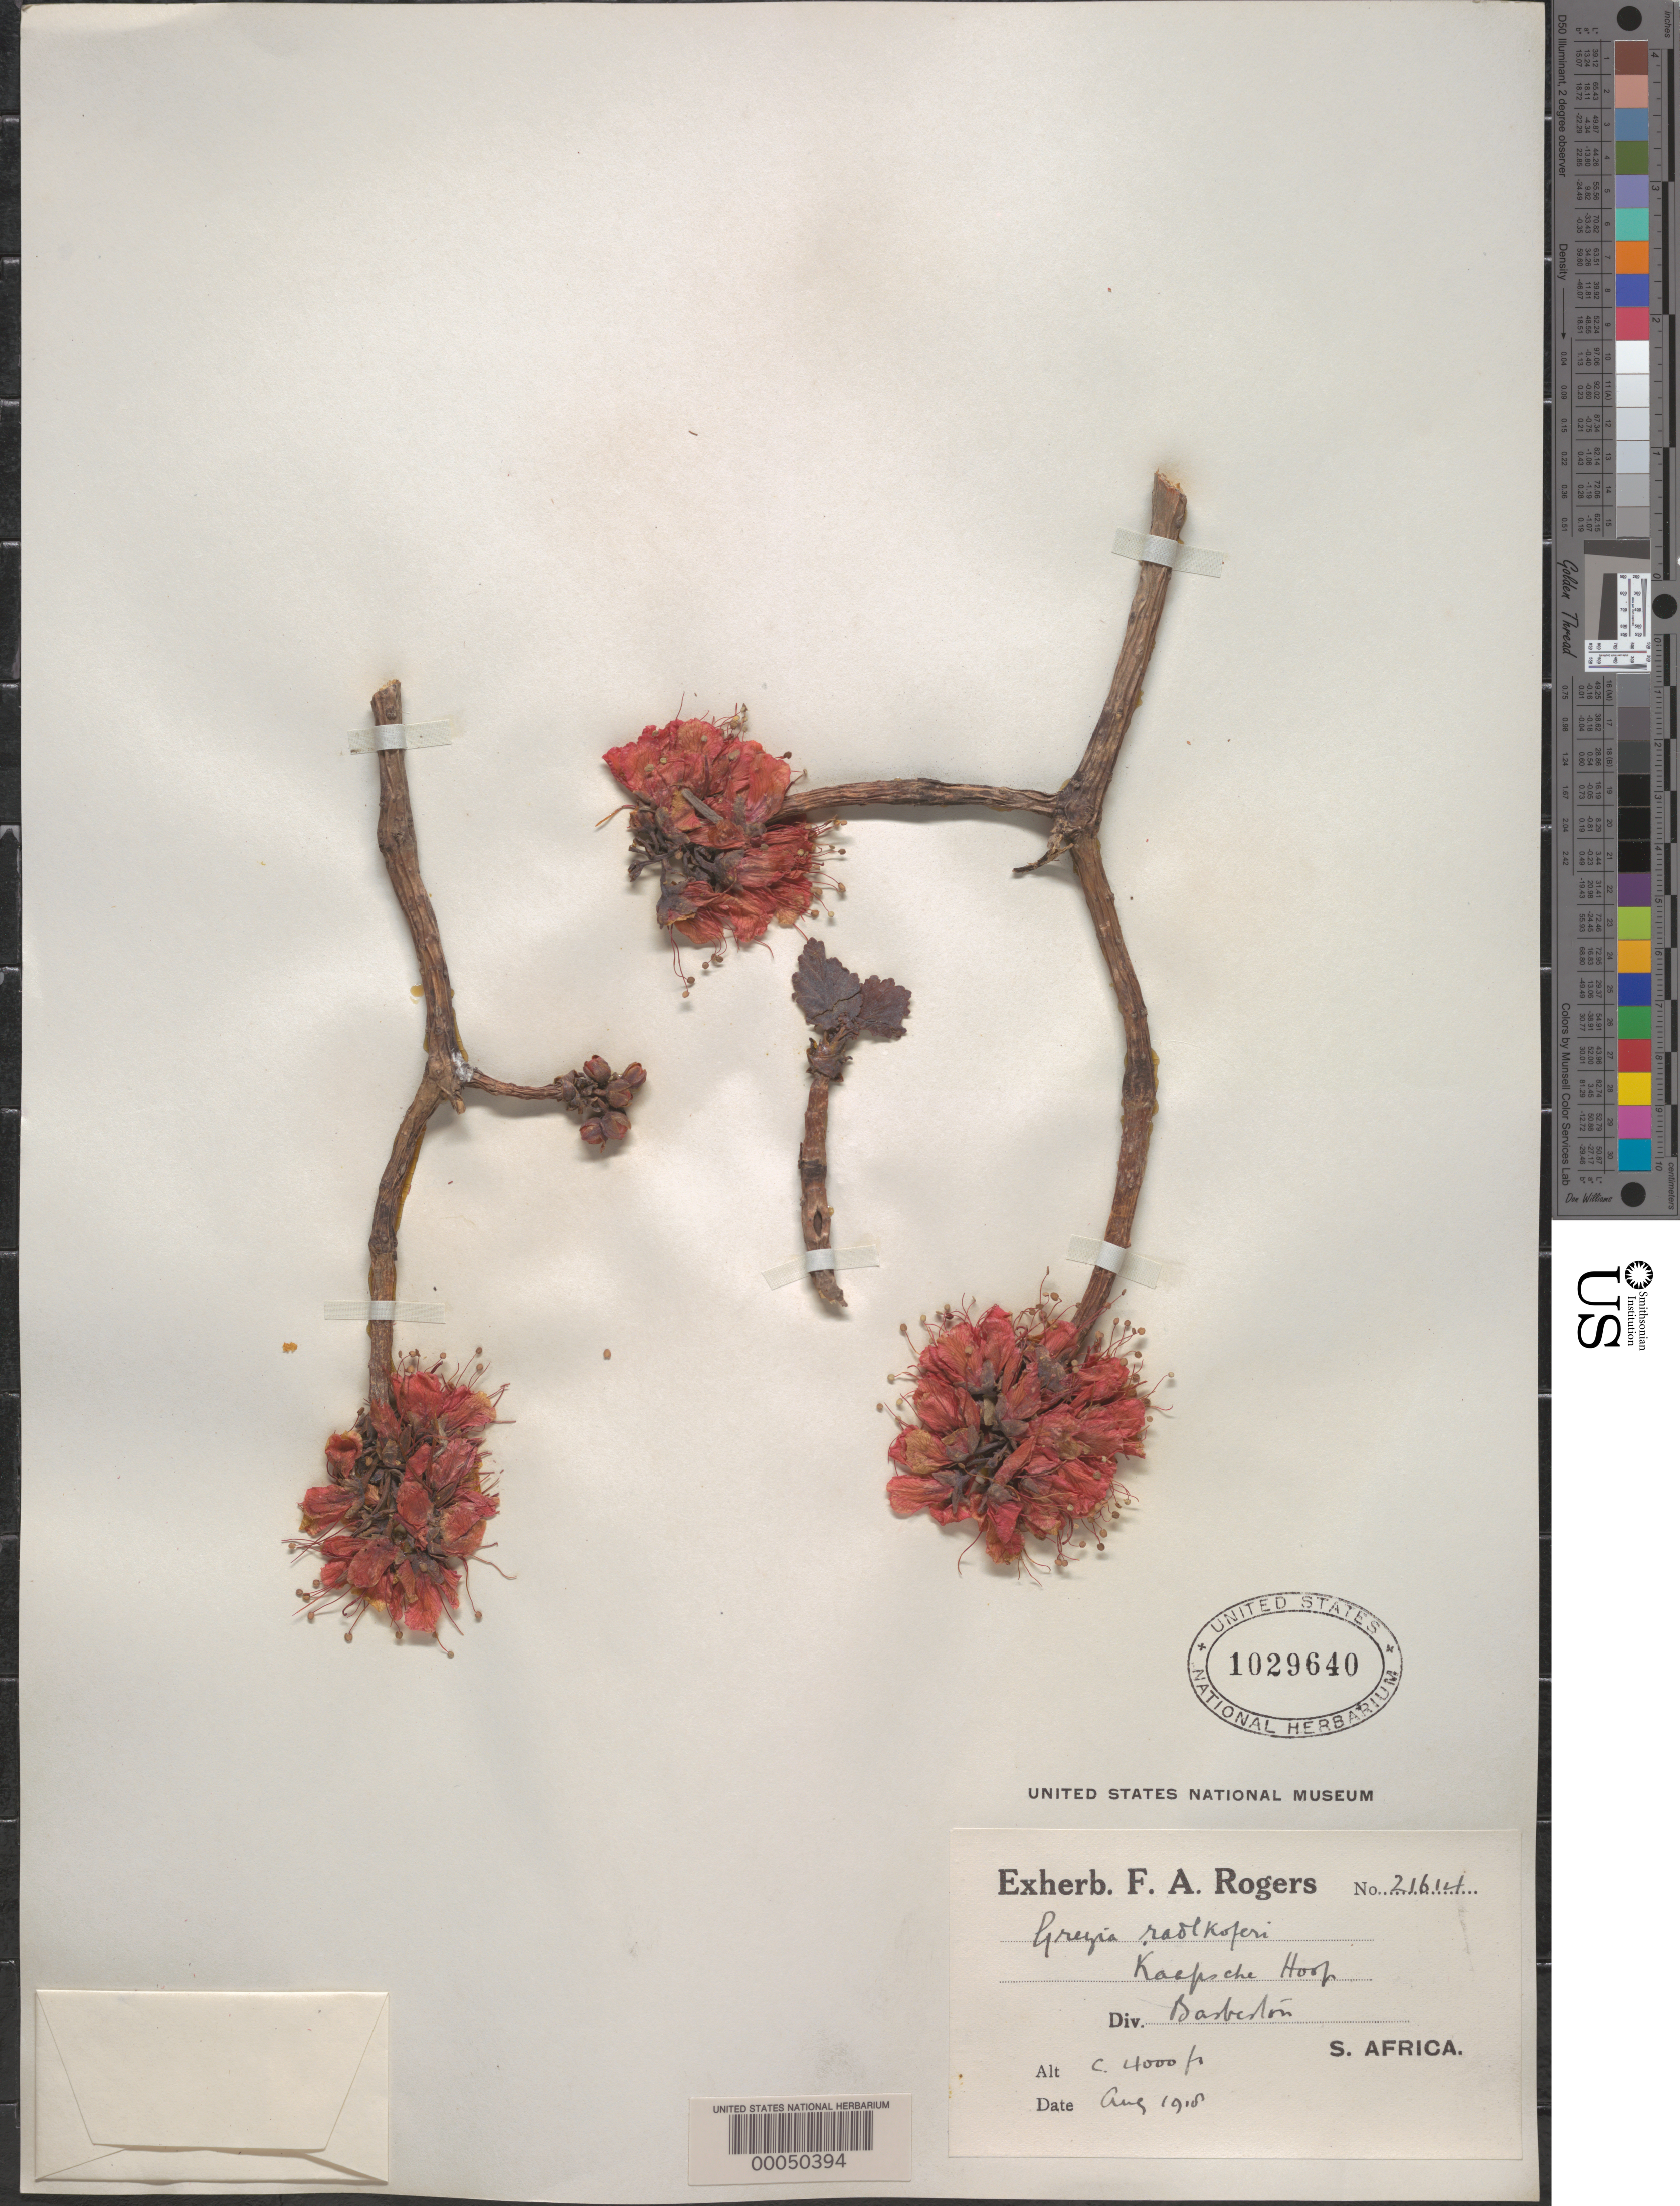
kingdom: Plantae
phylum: Tracheophyta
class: Magnoliopsida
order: Geraniales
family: Francoaceae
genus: Greyia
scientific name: Greyia radlkoferi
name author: Szyszyl.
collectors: F. A. Rogers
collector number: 21614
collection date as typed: Aug 1910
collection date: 1910-08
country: South Africa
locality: Babelon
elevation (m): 1219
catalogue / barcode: US 1029640